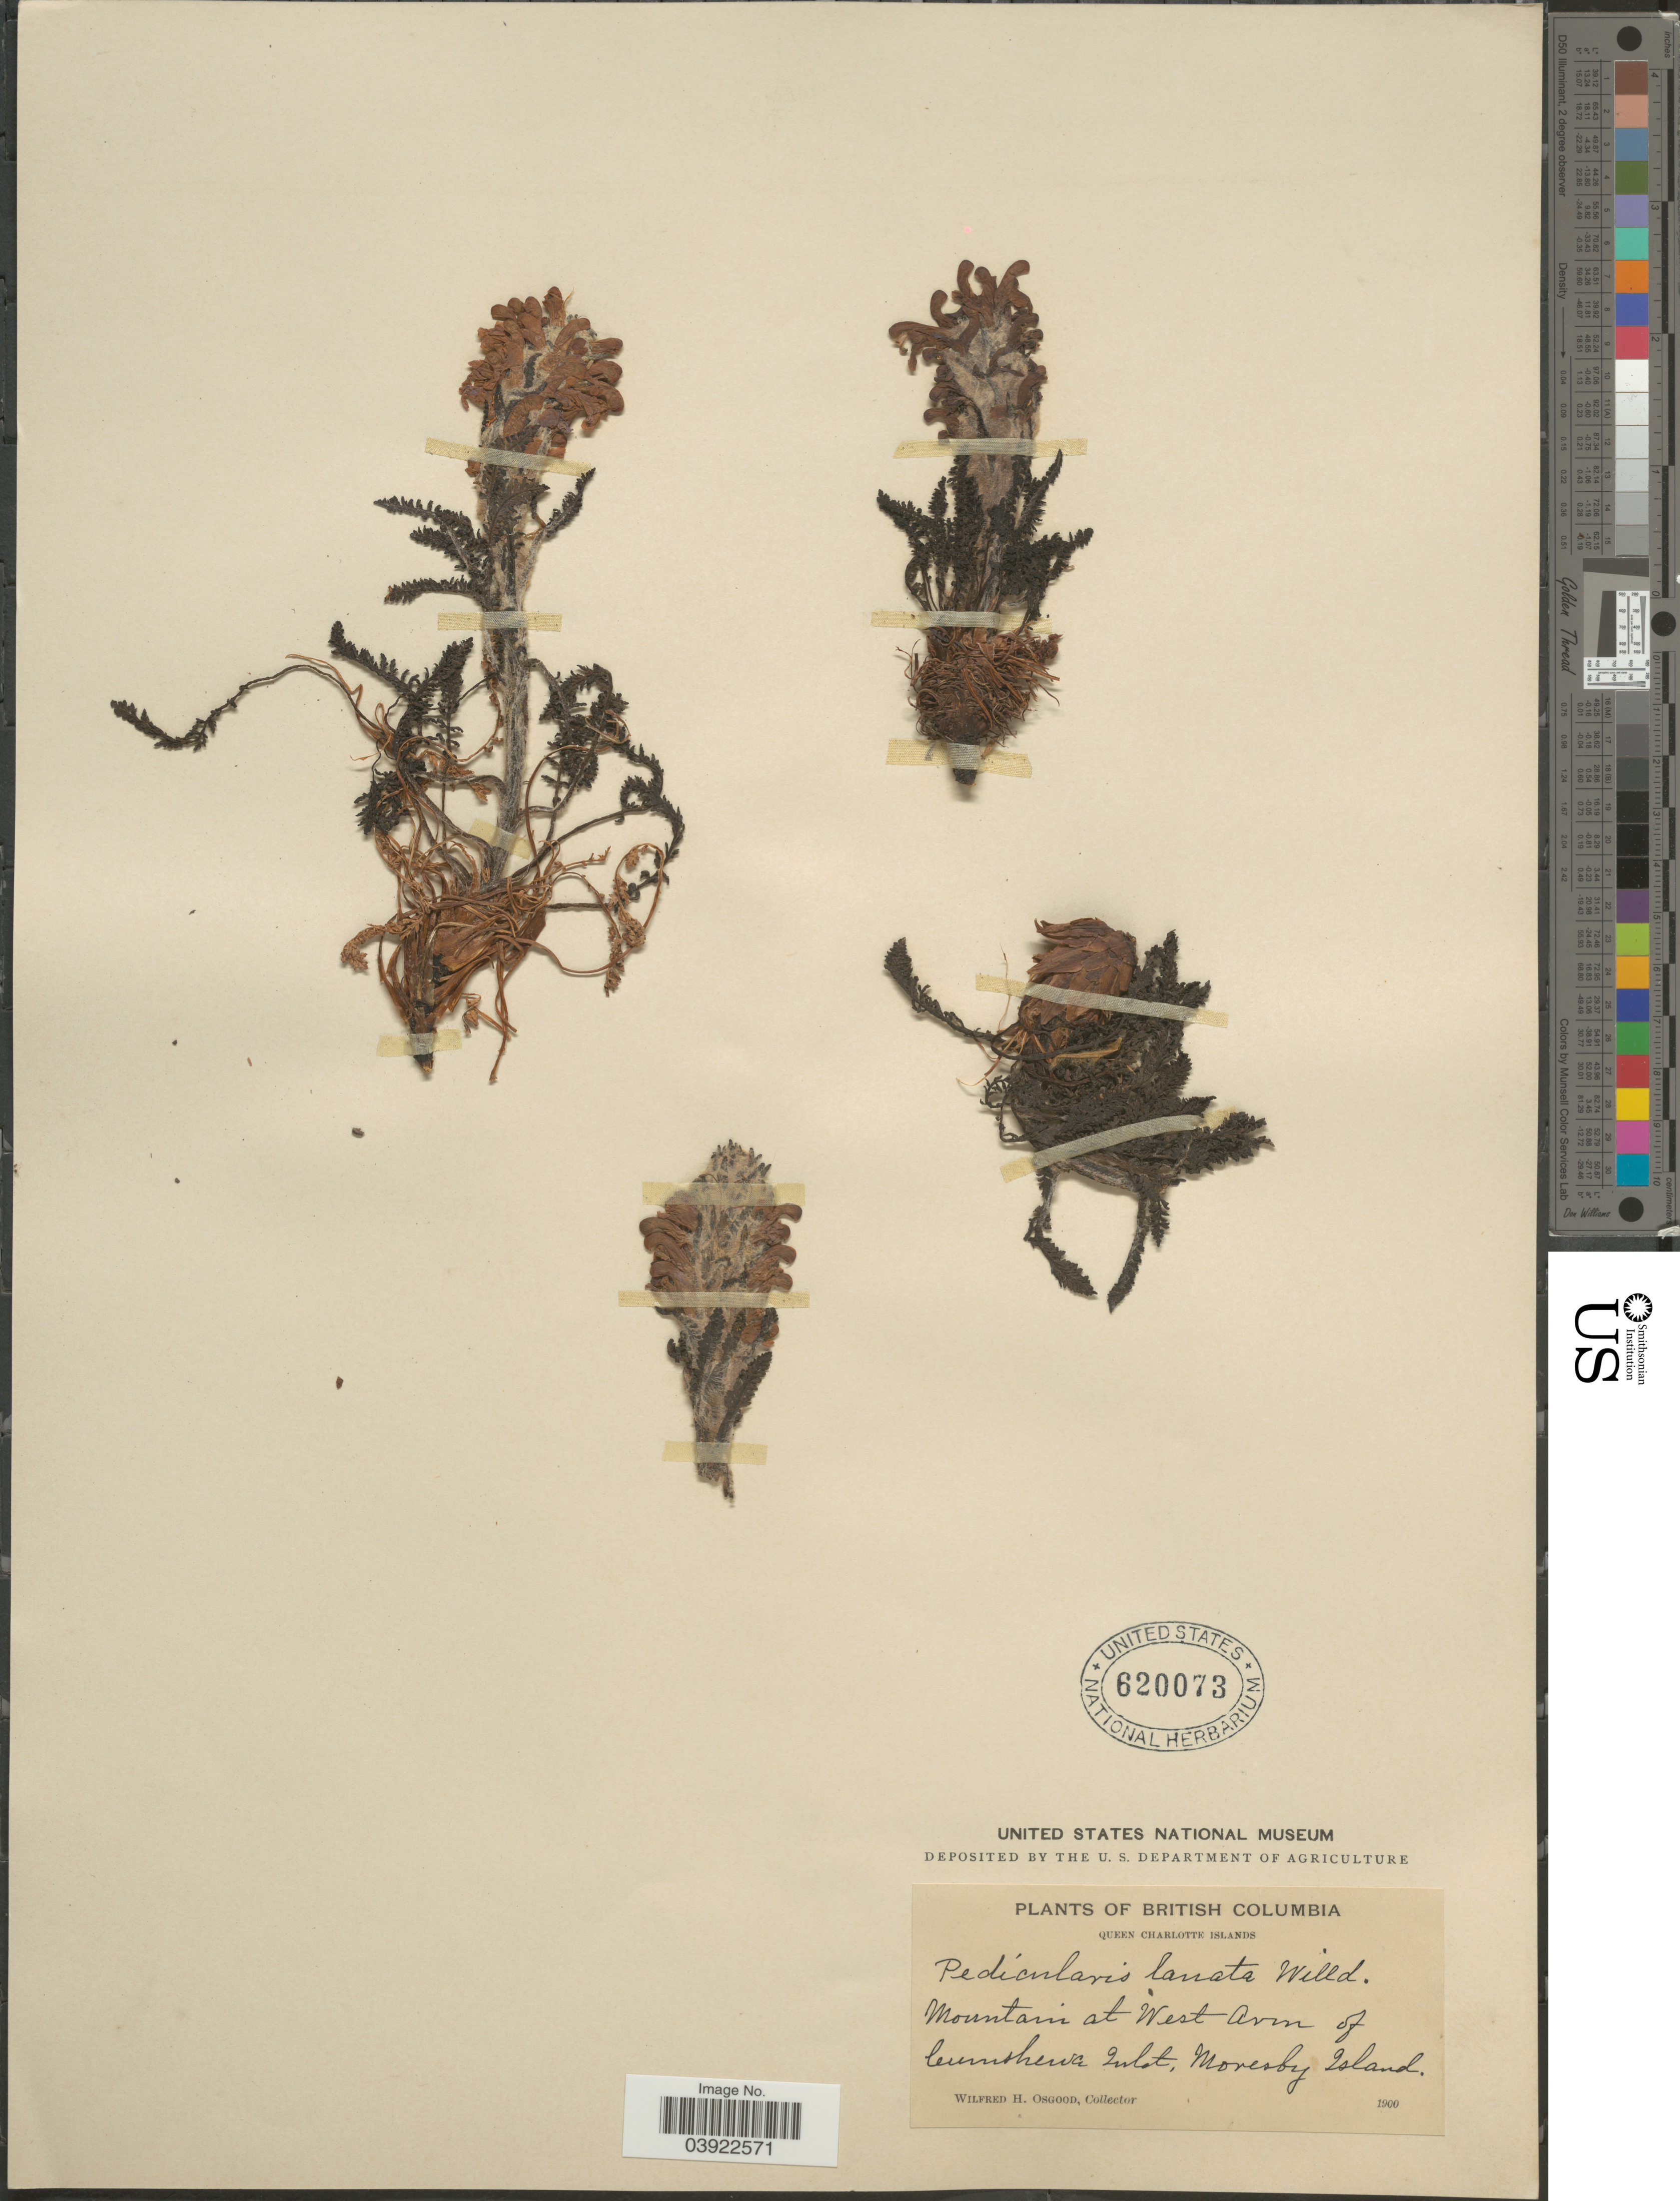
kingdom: Plantae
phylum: Tracheophyta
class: Magnoliopsida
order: Lamiales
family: Orobanchaceae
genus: Pedicularis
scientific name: Pedicularis lanata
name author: Willd. ex Cham. & Schltdl.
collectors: W. Osgood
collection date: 1900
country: Canada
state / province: British Columbia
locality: Queen Charlotte Islands. Mountain at West Arm of Cumshewa Inlet, Moresby Island.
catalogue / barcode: US 620073